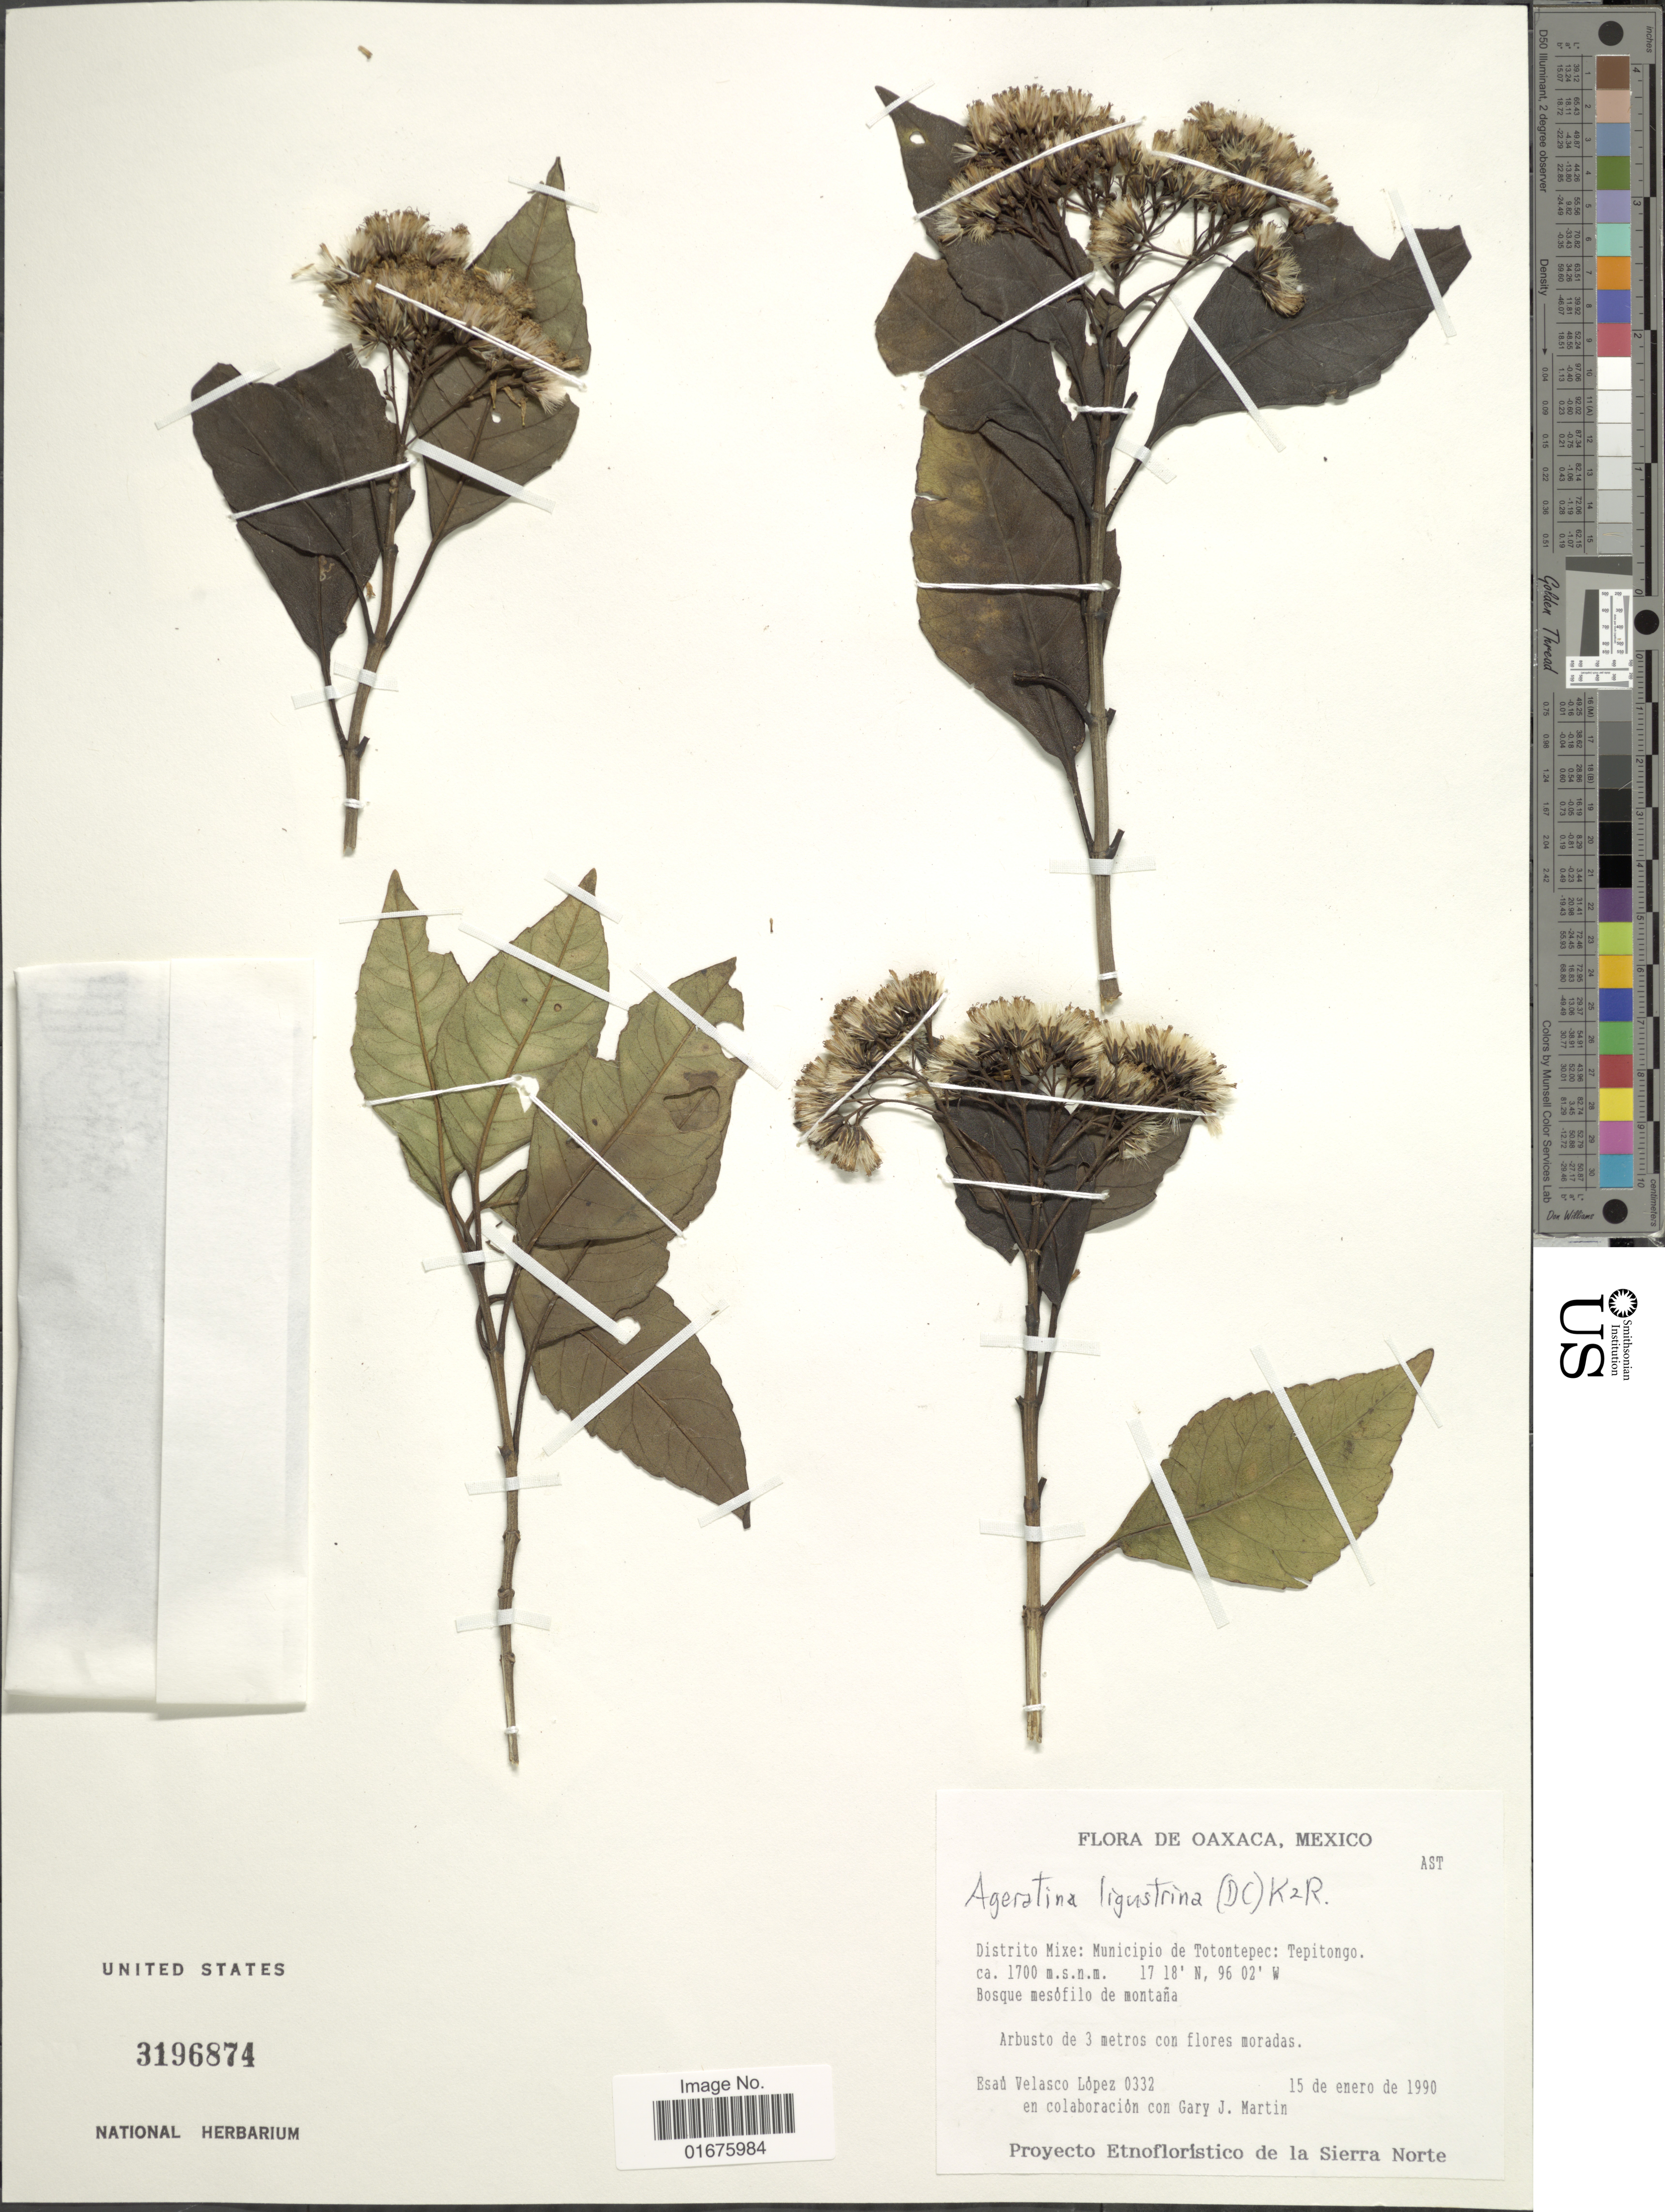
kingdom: Plantae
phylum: Tracheophyta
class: Magnoliopsida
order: Asterales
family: Asteraceae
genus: Ageratina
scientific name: Ageratina ligustrina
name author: (DC.) R.M. King & H. Rob.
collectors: E. López & G. J. Martin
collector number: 0332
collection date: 1990-01-15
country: Mexico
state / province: Oaxaca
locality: Distrito Mixe: Municipio de Totontepec: Tepitongo, Bosque mesófilo de montaña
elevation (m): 1700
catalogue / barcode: US 3196874